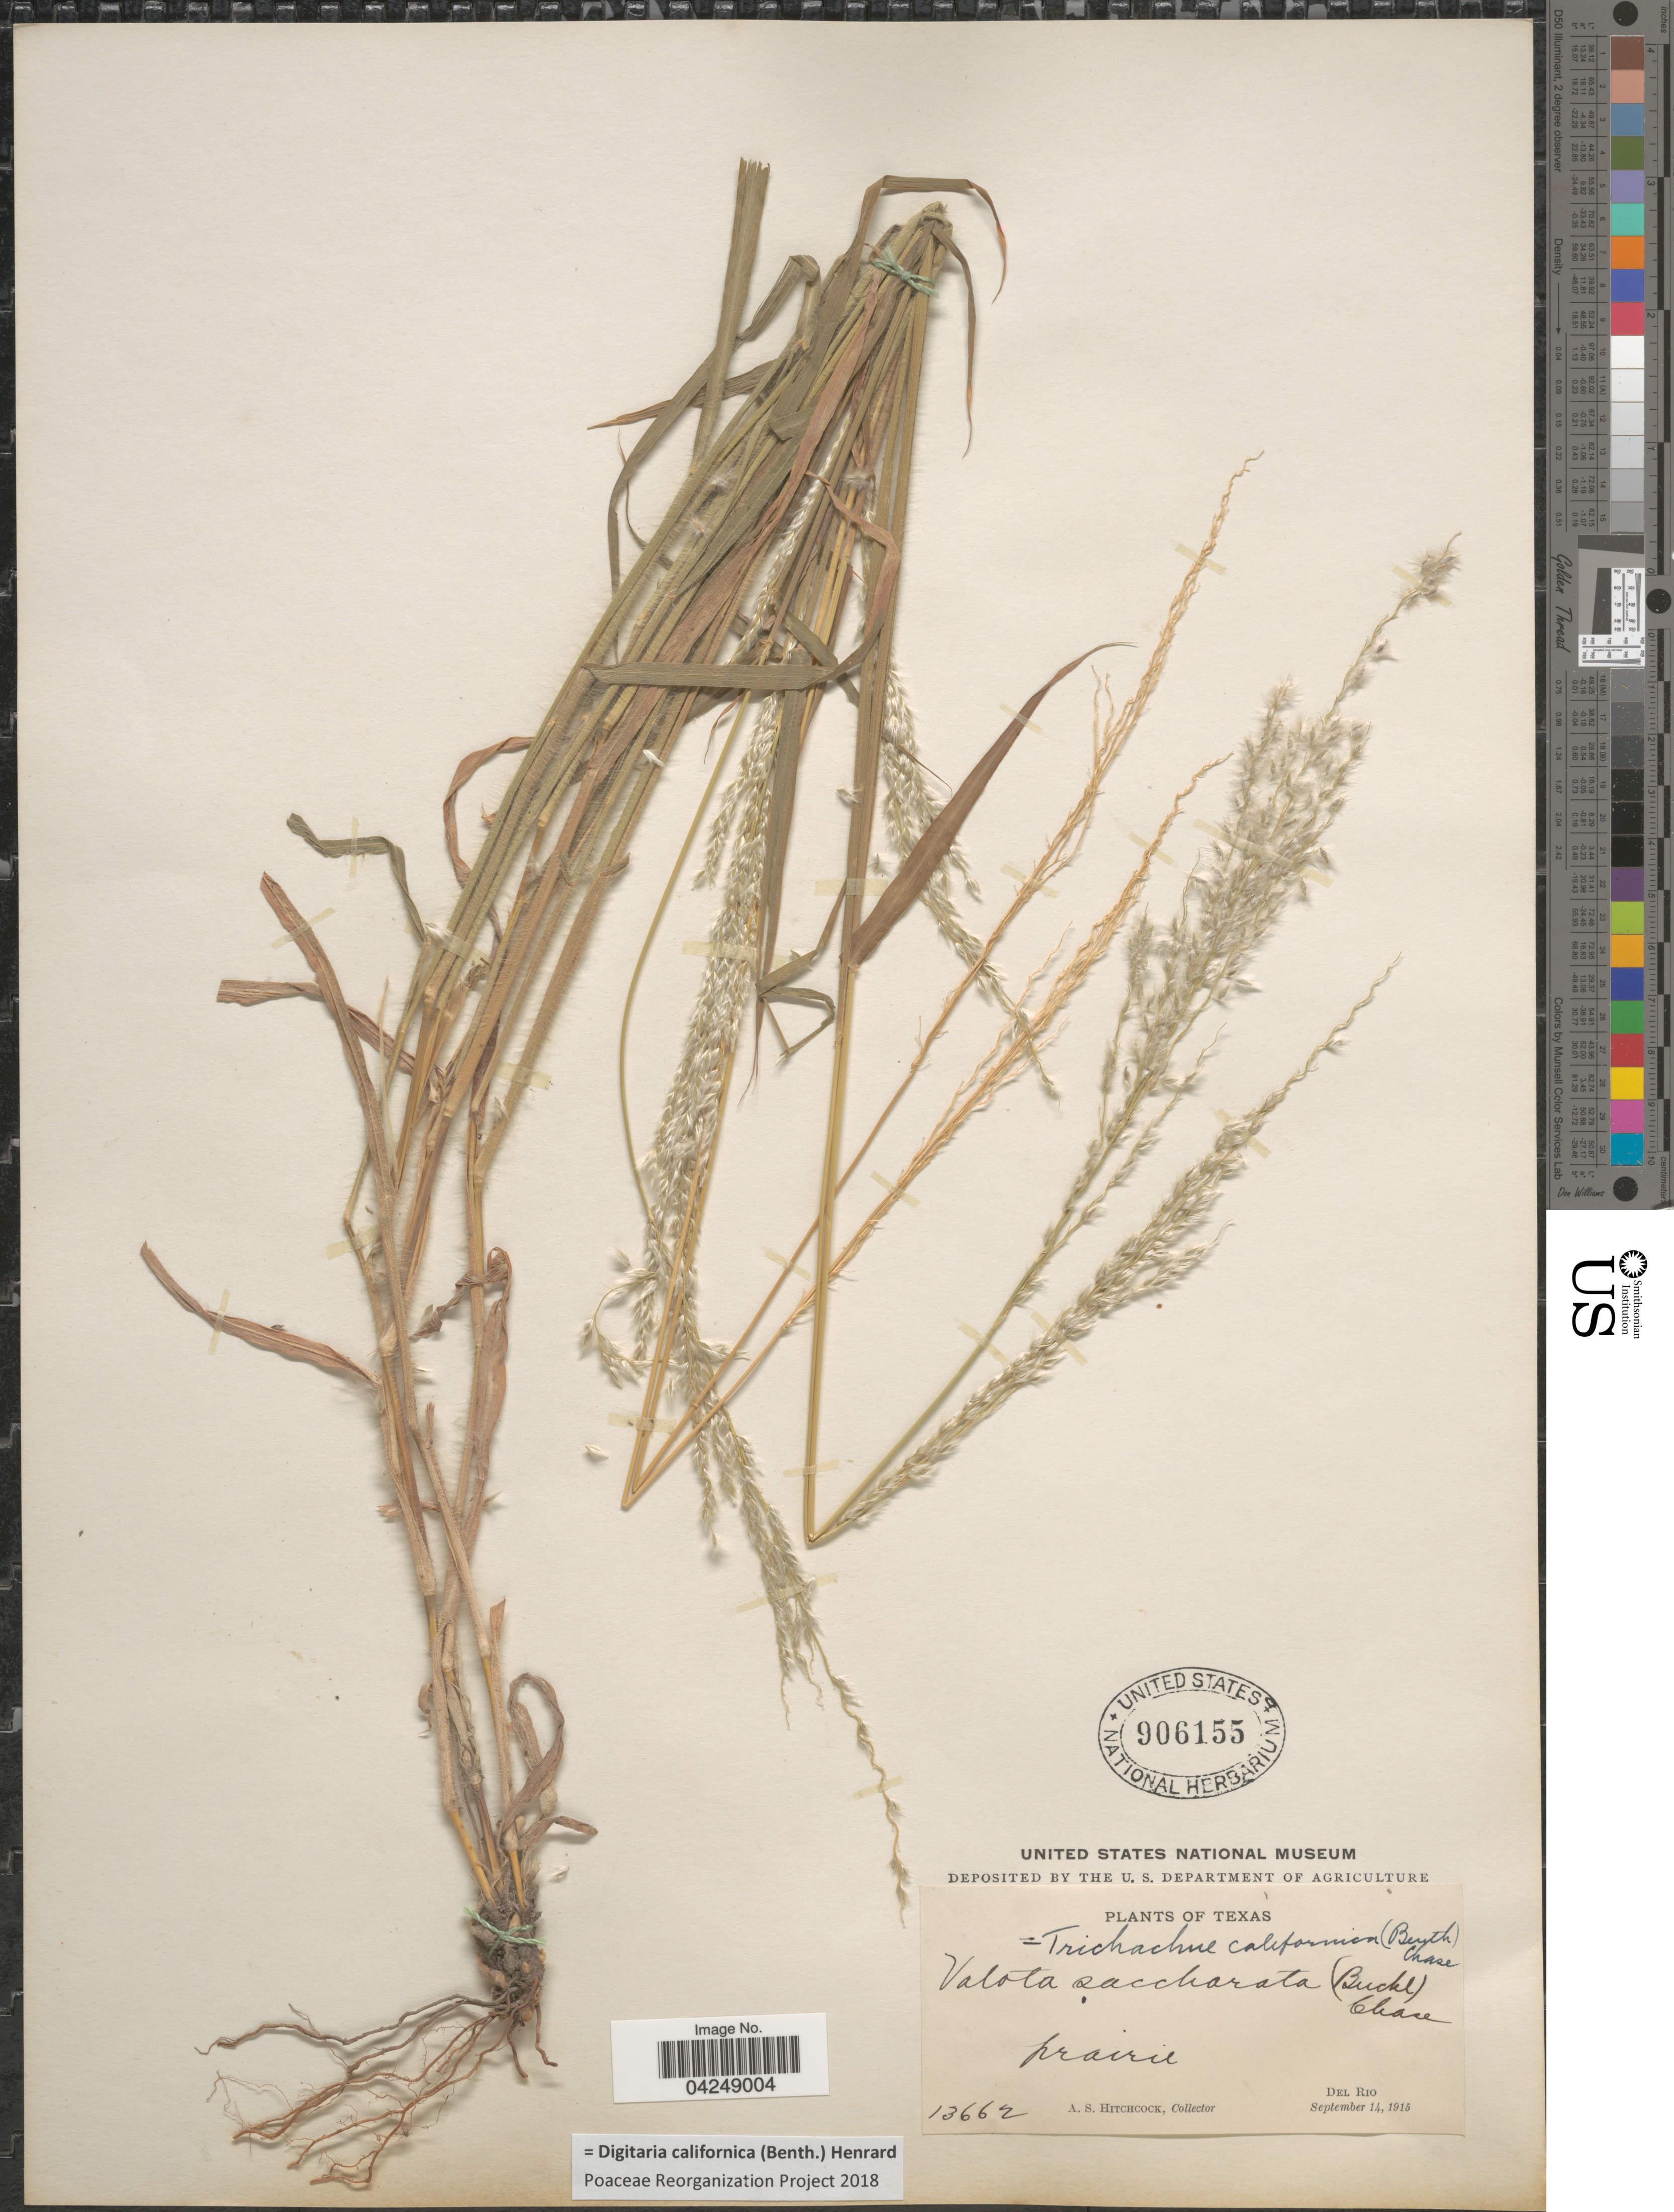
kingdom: Plantae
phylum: Tracheophyta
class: Liliopsida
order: Poales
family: Poaceae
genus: Digitaria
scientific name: Digitaria californica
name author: (Benth.) Henr.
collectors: A. S. Hitchcock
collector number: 13662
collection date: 1915-09-14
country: United States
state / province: Texas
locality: Prairie. Del Rio.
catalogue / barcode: US 906155